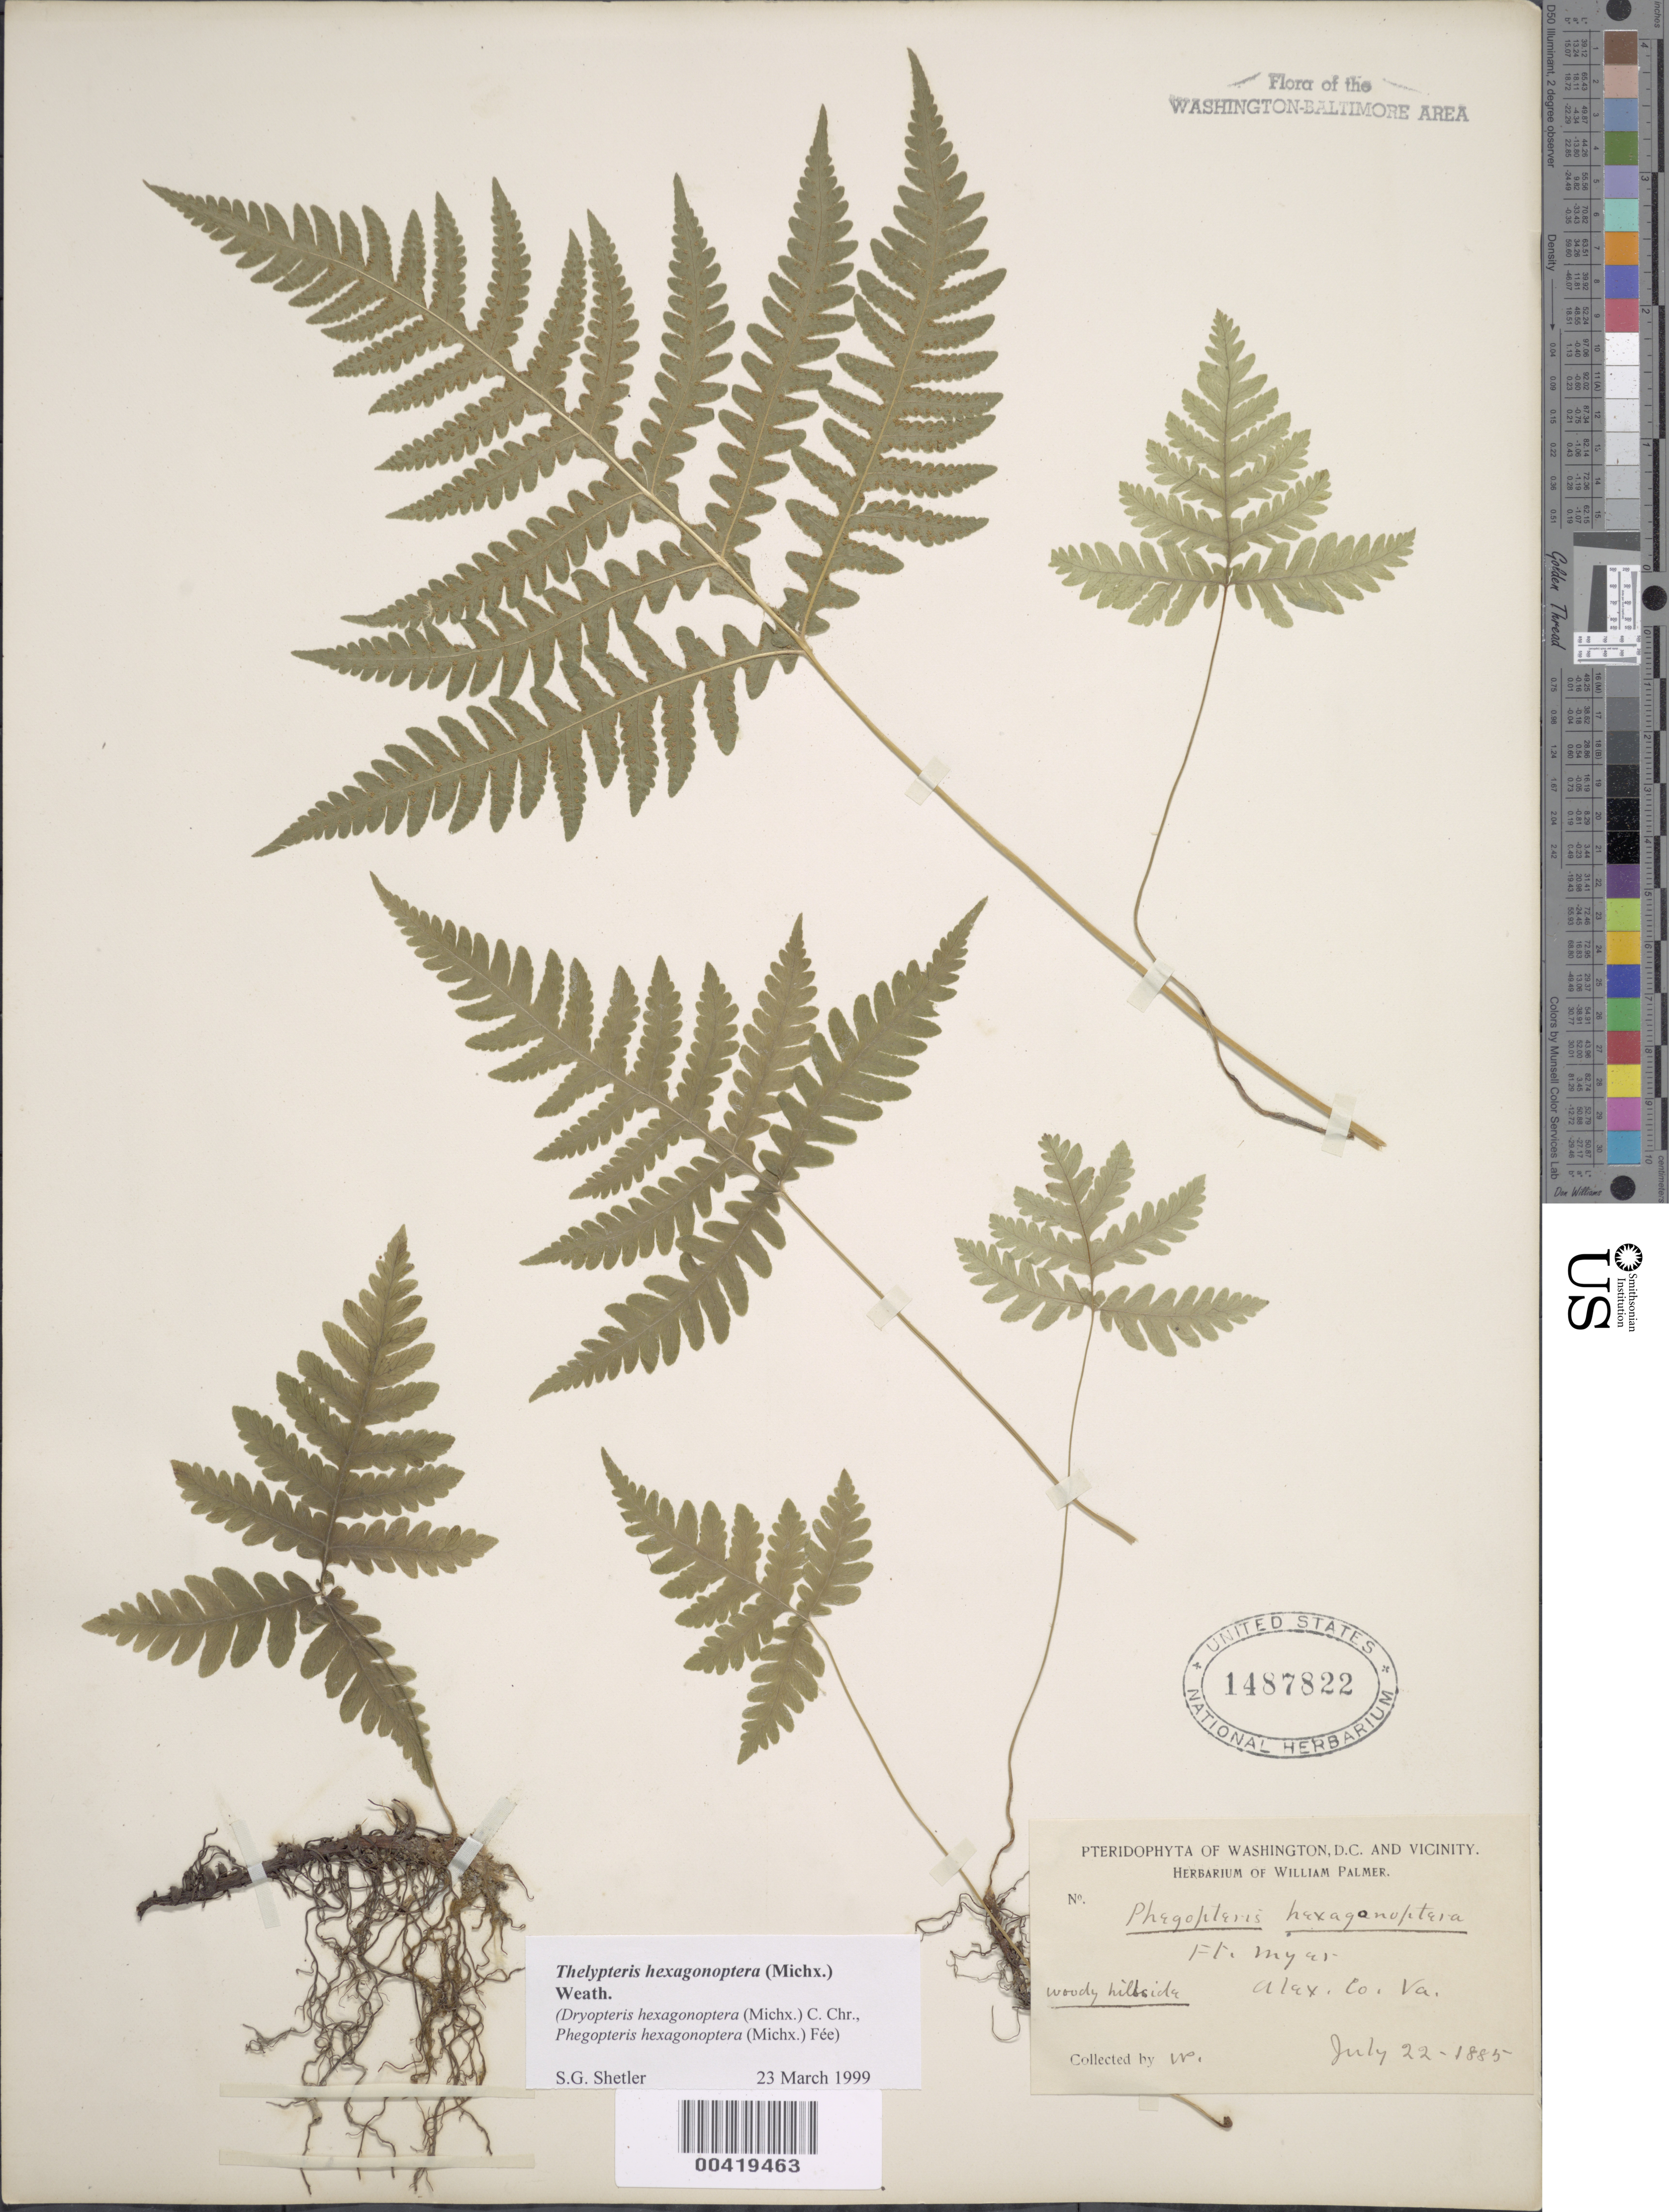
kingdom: Plantae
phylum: Tracheophyta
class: Polypodiopsida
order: Polypodiales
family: Thelypteridaceae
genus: Phegopteris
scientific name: Phegopteris hexagonoptera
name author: (Michx.) Fée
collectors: W. Palmer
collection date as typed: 22 Jul 1885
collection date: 1885-07-22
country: United States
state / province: Virginia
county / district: Arlington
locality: Fort Myers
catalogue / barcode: US 1487822